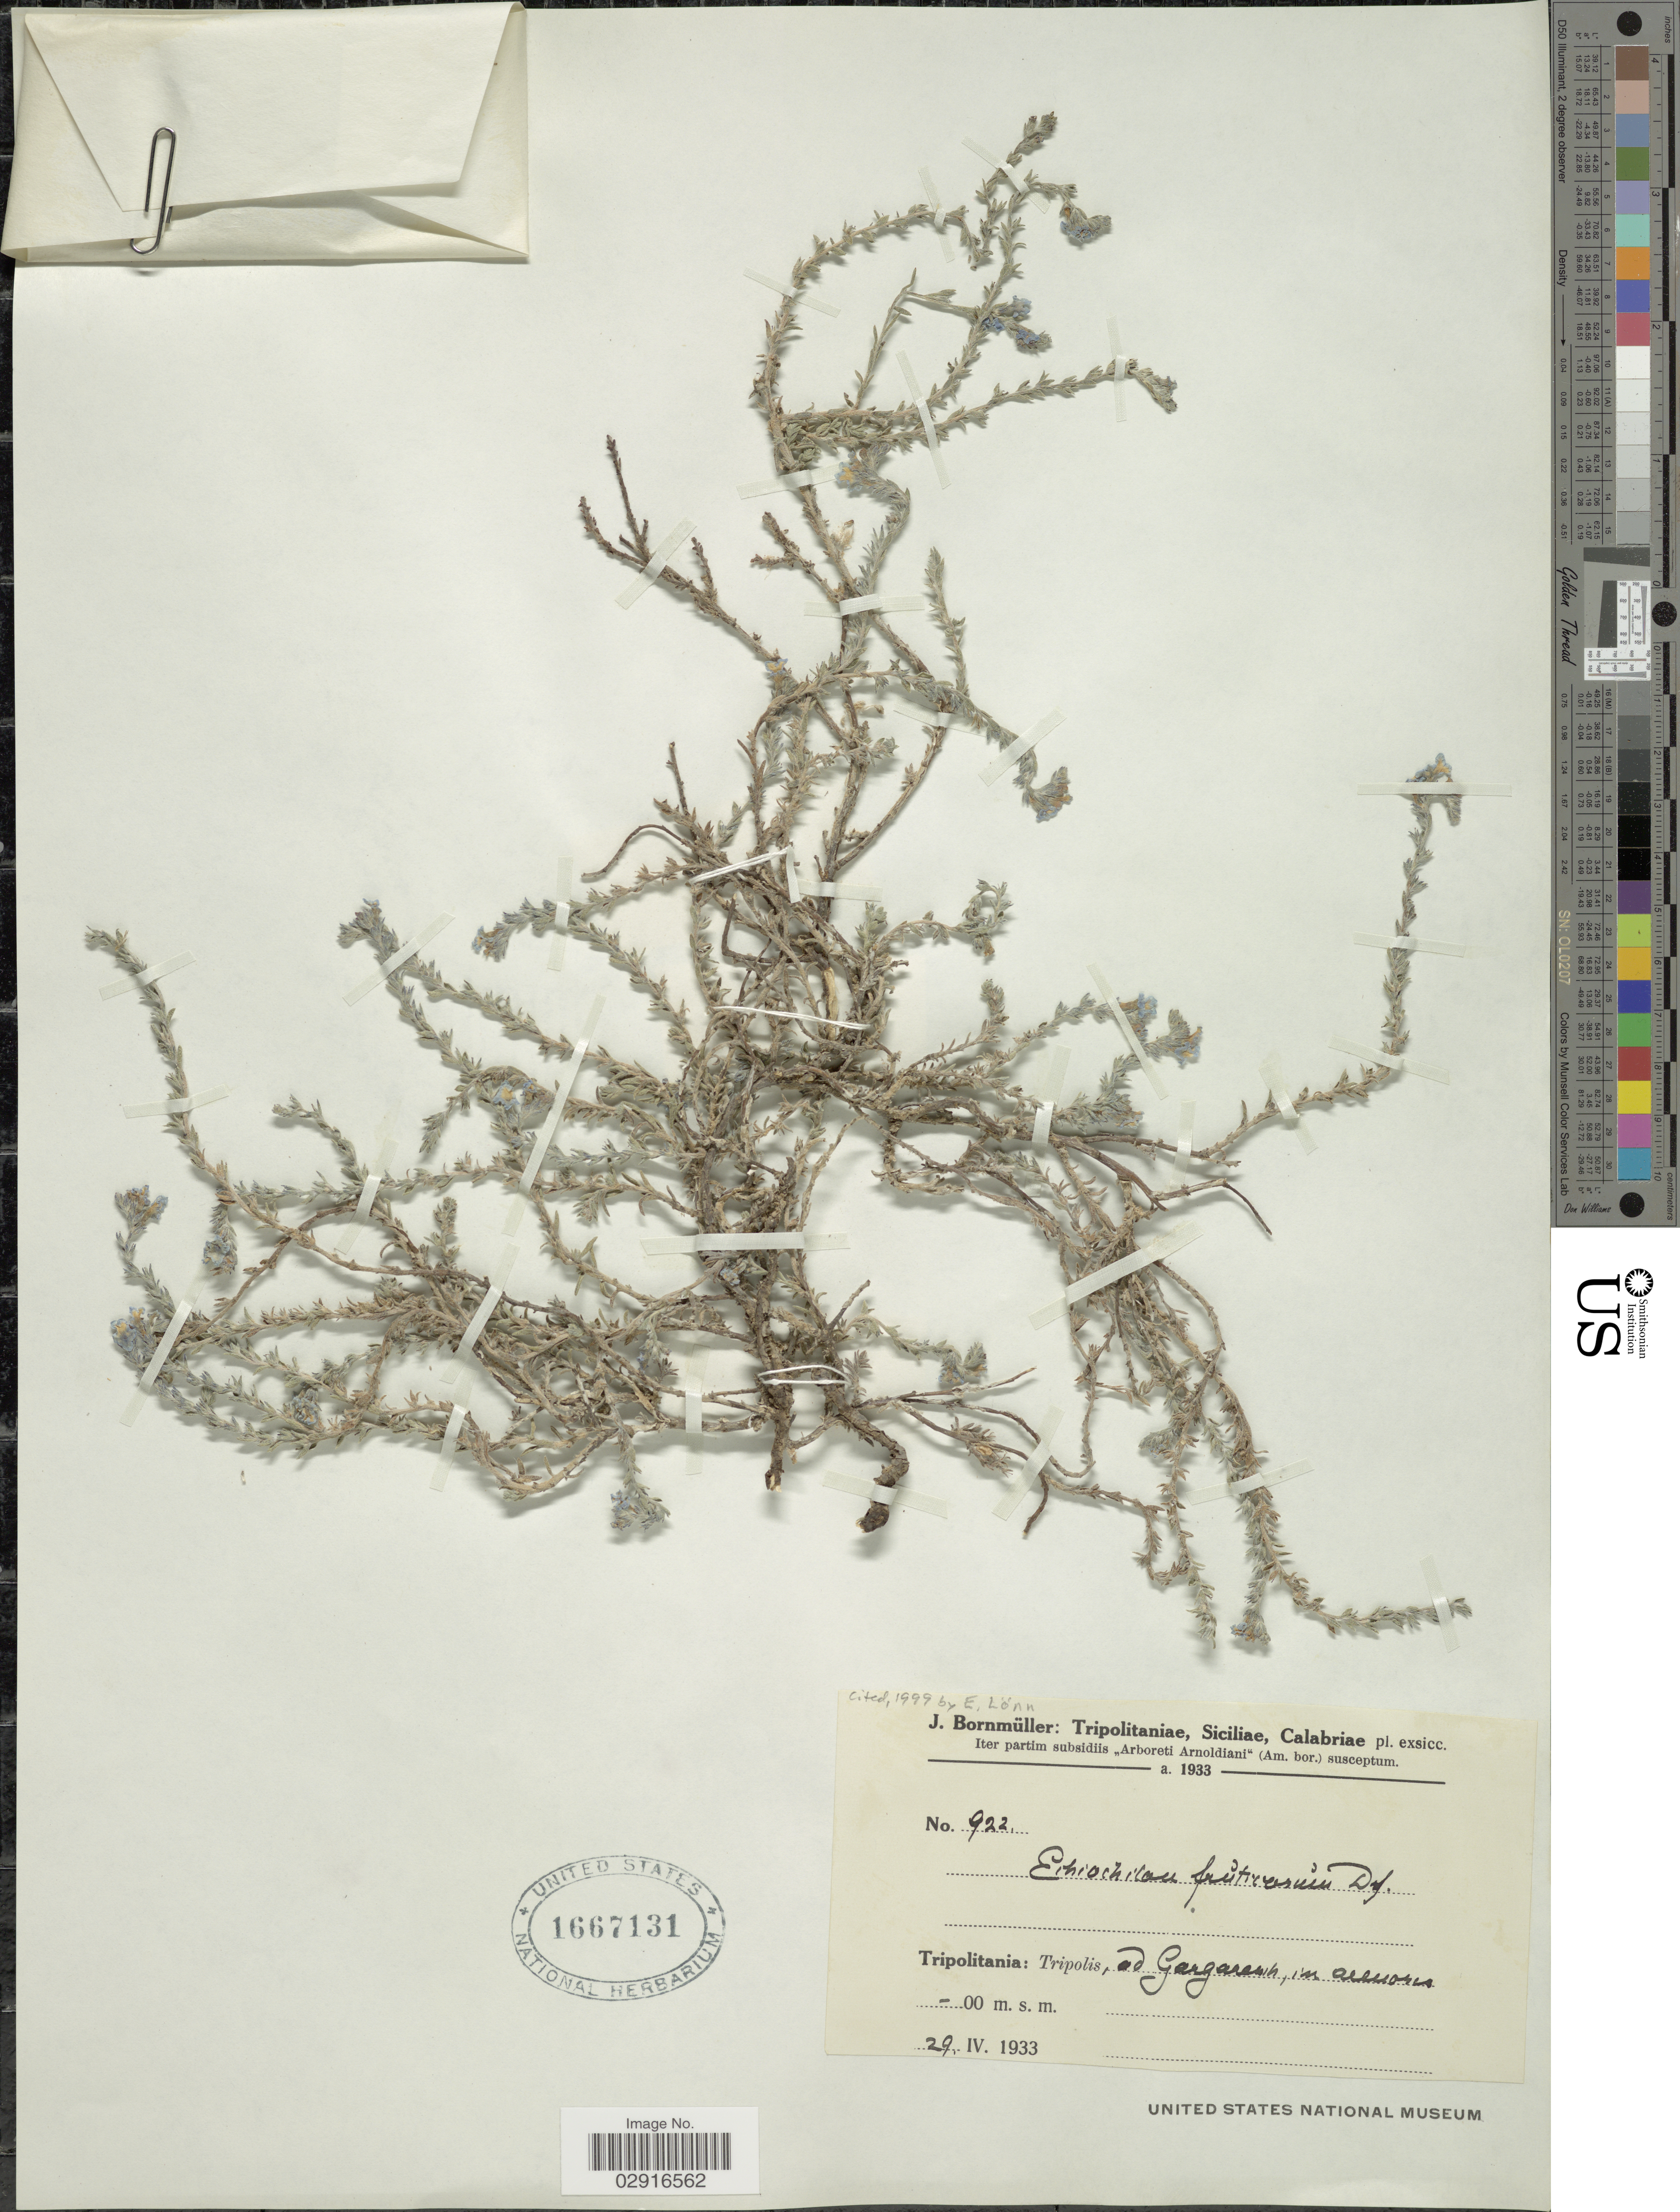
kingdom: Plantae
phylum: Tracheophyta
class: Magnoliopsida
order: Boraginales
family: Boraginaceae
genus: Echiochilon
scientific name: Echiochilon fruticosum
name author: Desf.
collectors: J. Bornmüller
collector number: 922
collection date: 1933-04-29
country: Libya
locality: Tripolitania: Tripolis, ad Gargaresh.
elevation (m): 0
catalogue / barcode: US 1667131